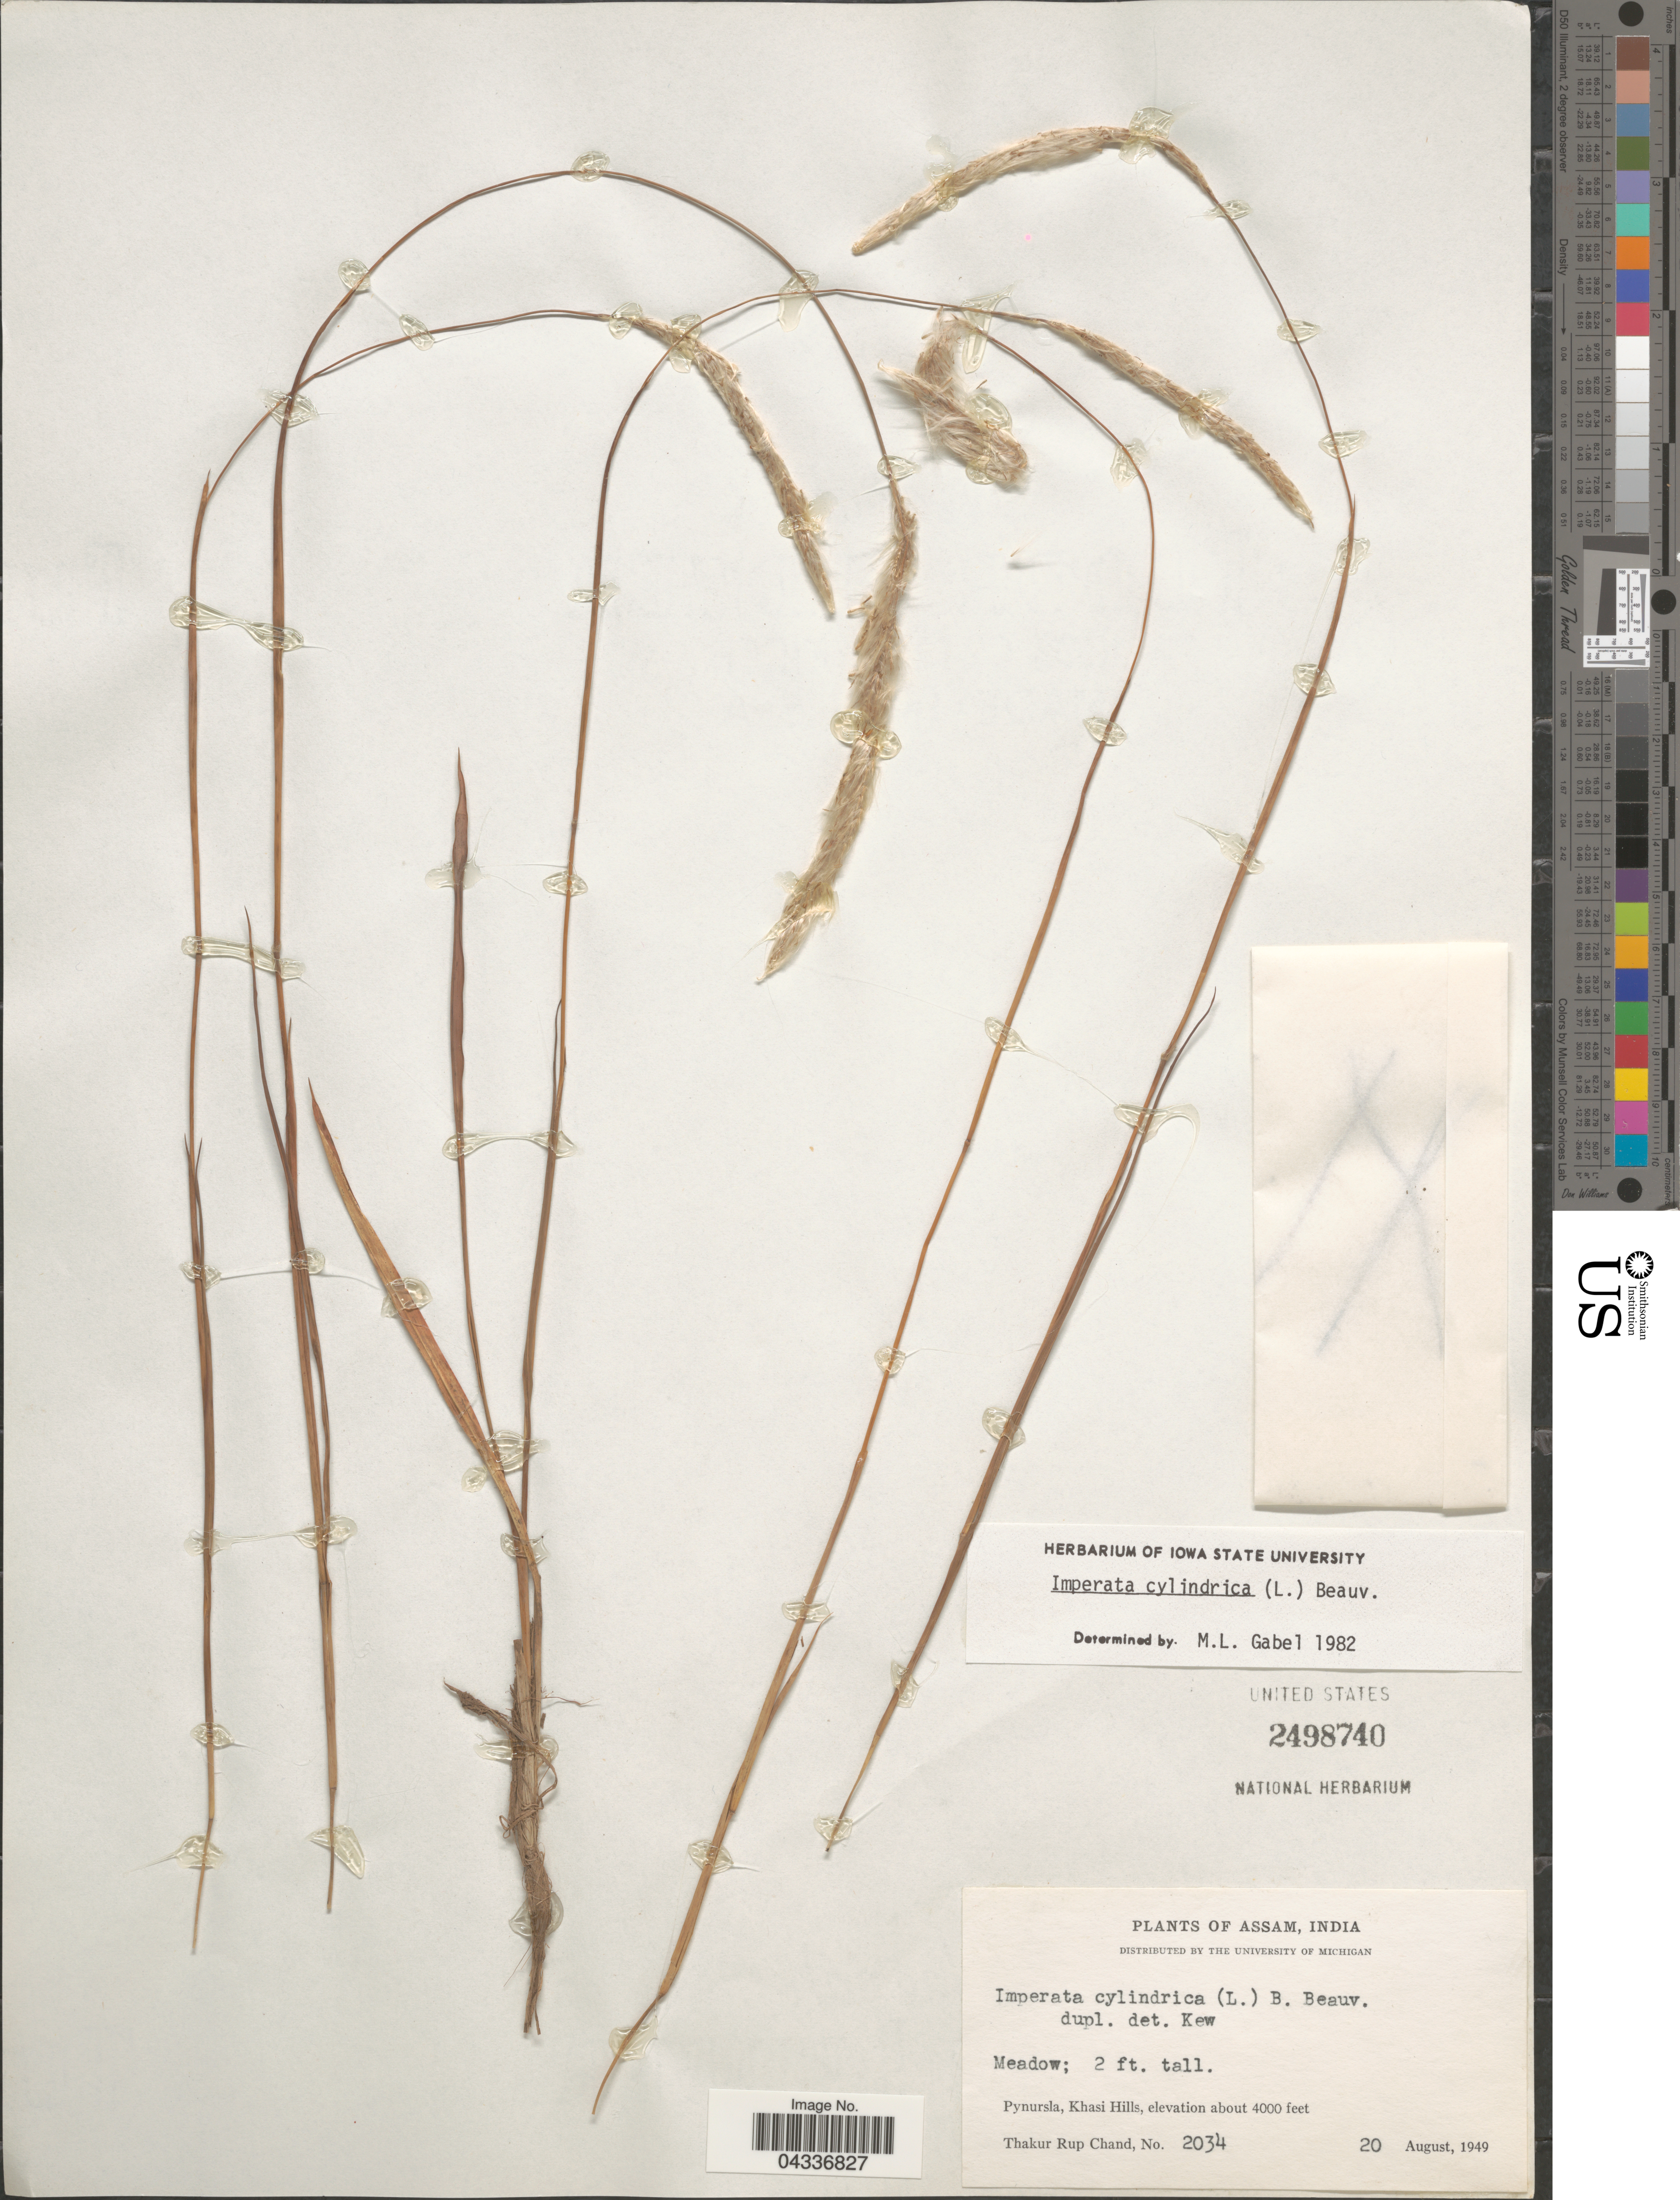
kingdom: Plantae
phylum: Tracheophyta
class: Liliopsida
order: Poales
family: Poaceae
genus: Imperata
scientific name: Imperata cylindrica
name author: (L.) P. Beauv.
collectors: T. R. Chand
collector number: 2034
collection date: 1949-08-20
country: India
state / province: Meghalaya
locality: Pynursla, Khasi Hills.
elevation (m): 1219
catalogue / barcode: US 2498740